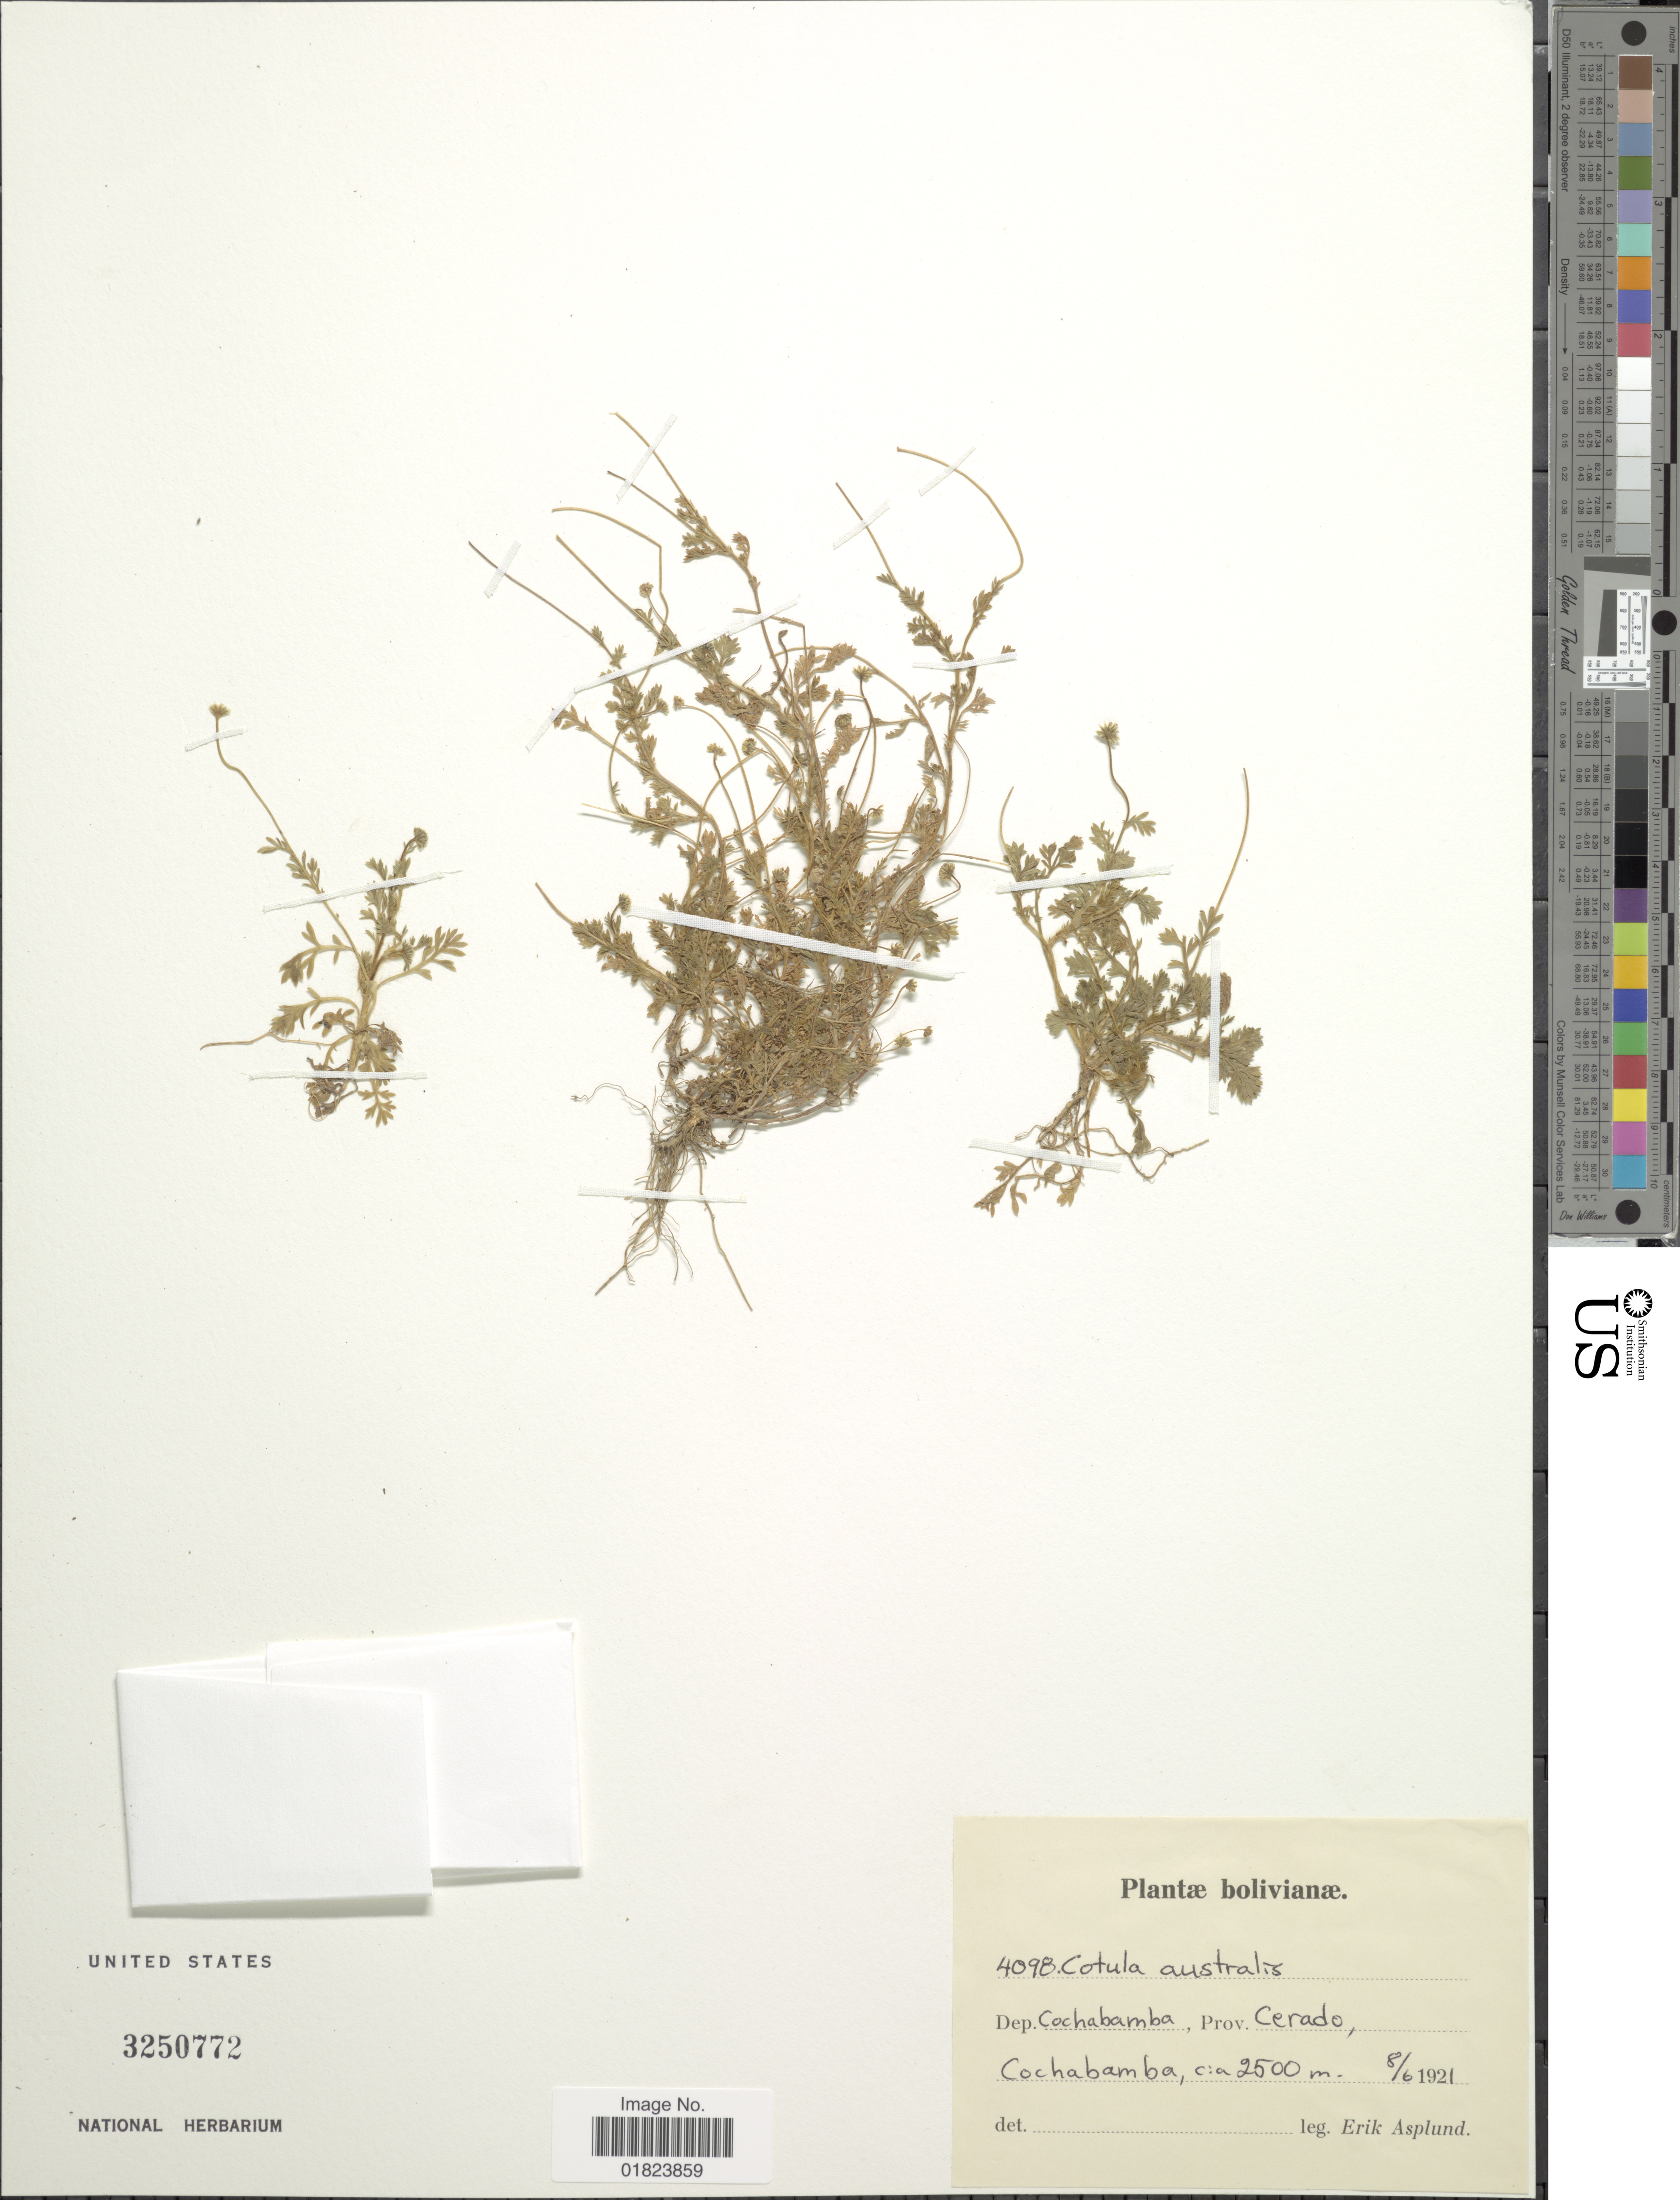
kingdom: Plantae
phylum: Tracheophyta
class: Magnoliopsida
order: Asterales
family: Asteraceae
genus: Cotula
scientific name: Cotula australis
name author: (Sieber ex Spreng.) Hook. f.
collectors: E. Asplund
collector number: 4098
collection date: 1921-06-08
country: Bolivia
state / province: Cochabamba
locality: Prov. Cerado, Cochabamba.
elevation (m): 2500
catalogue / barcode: US 3250772